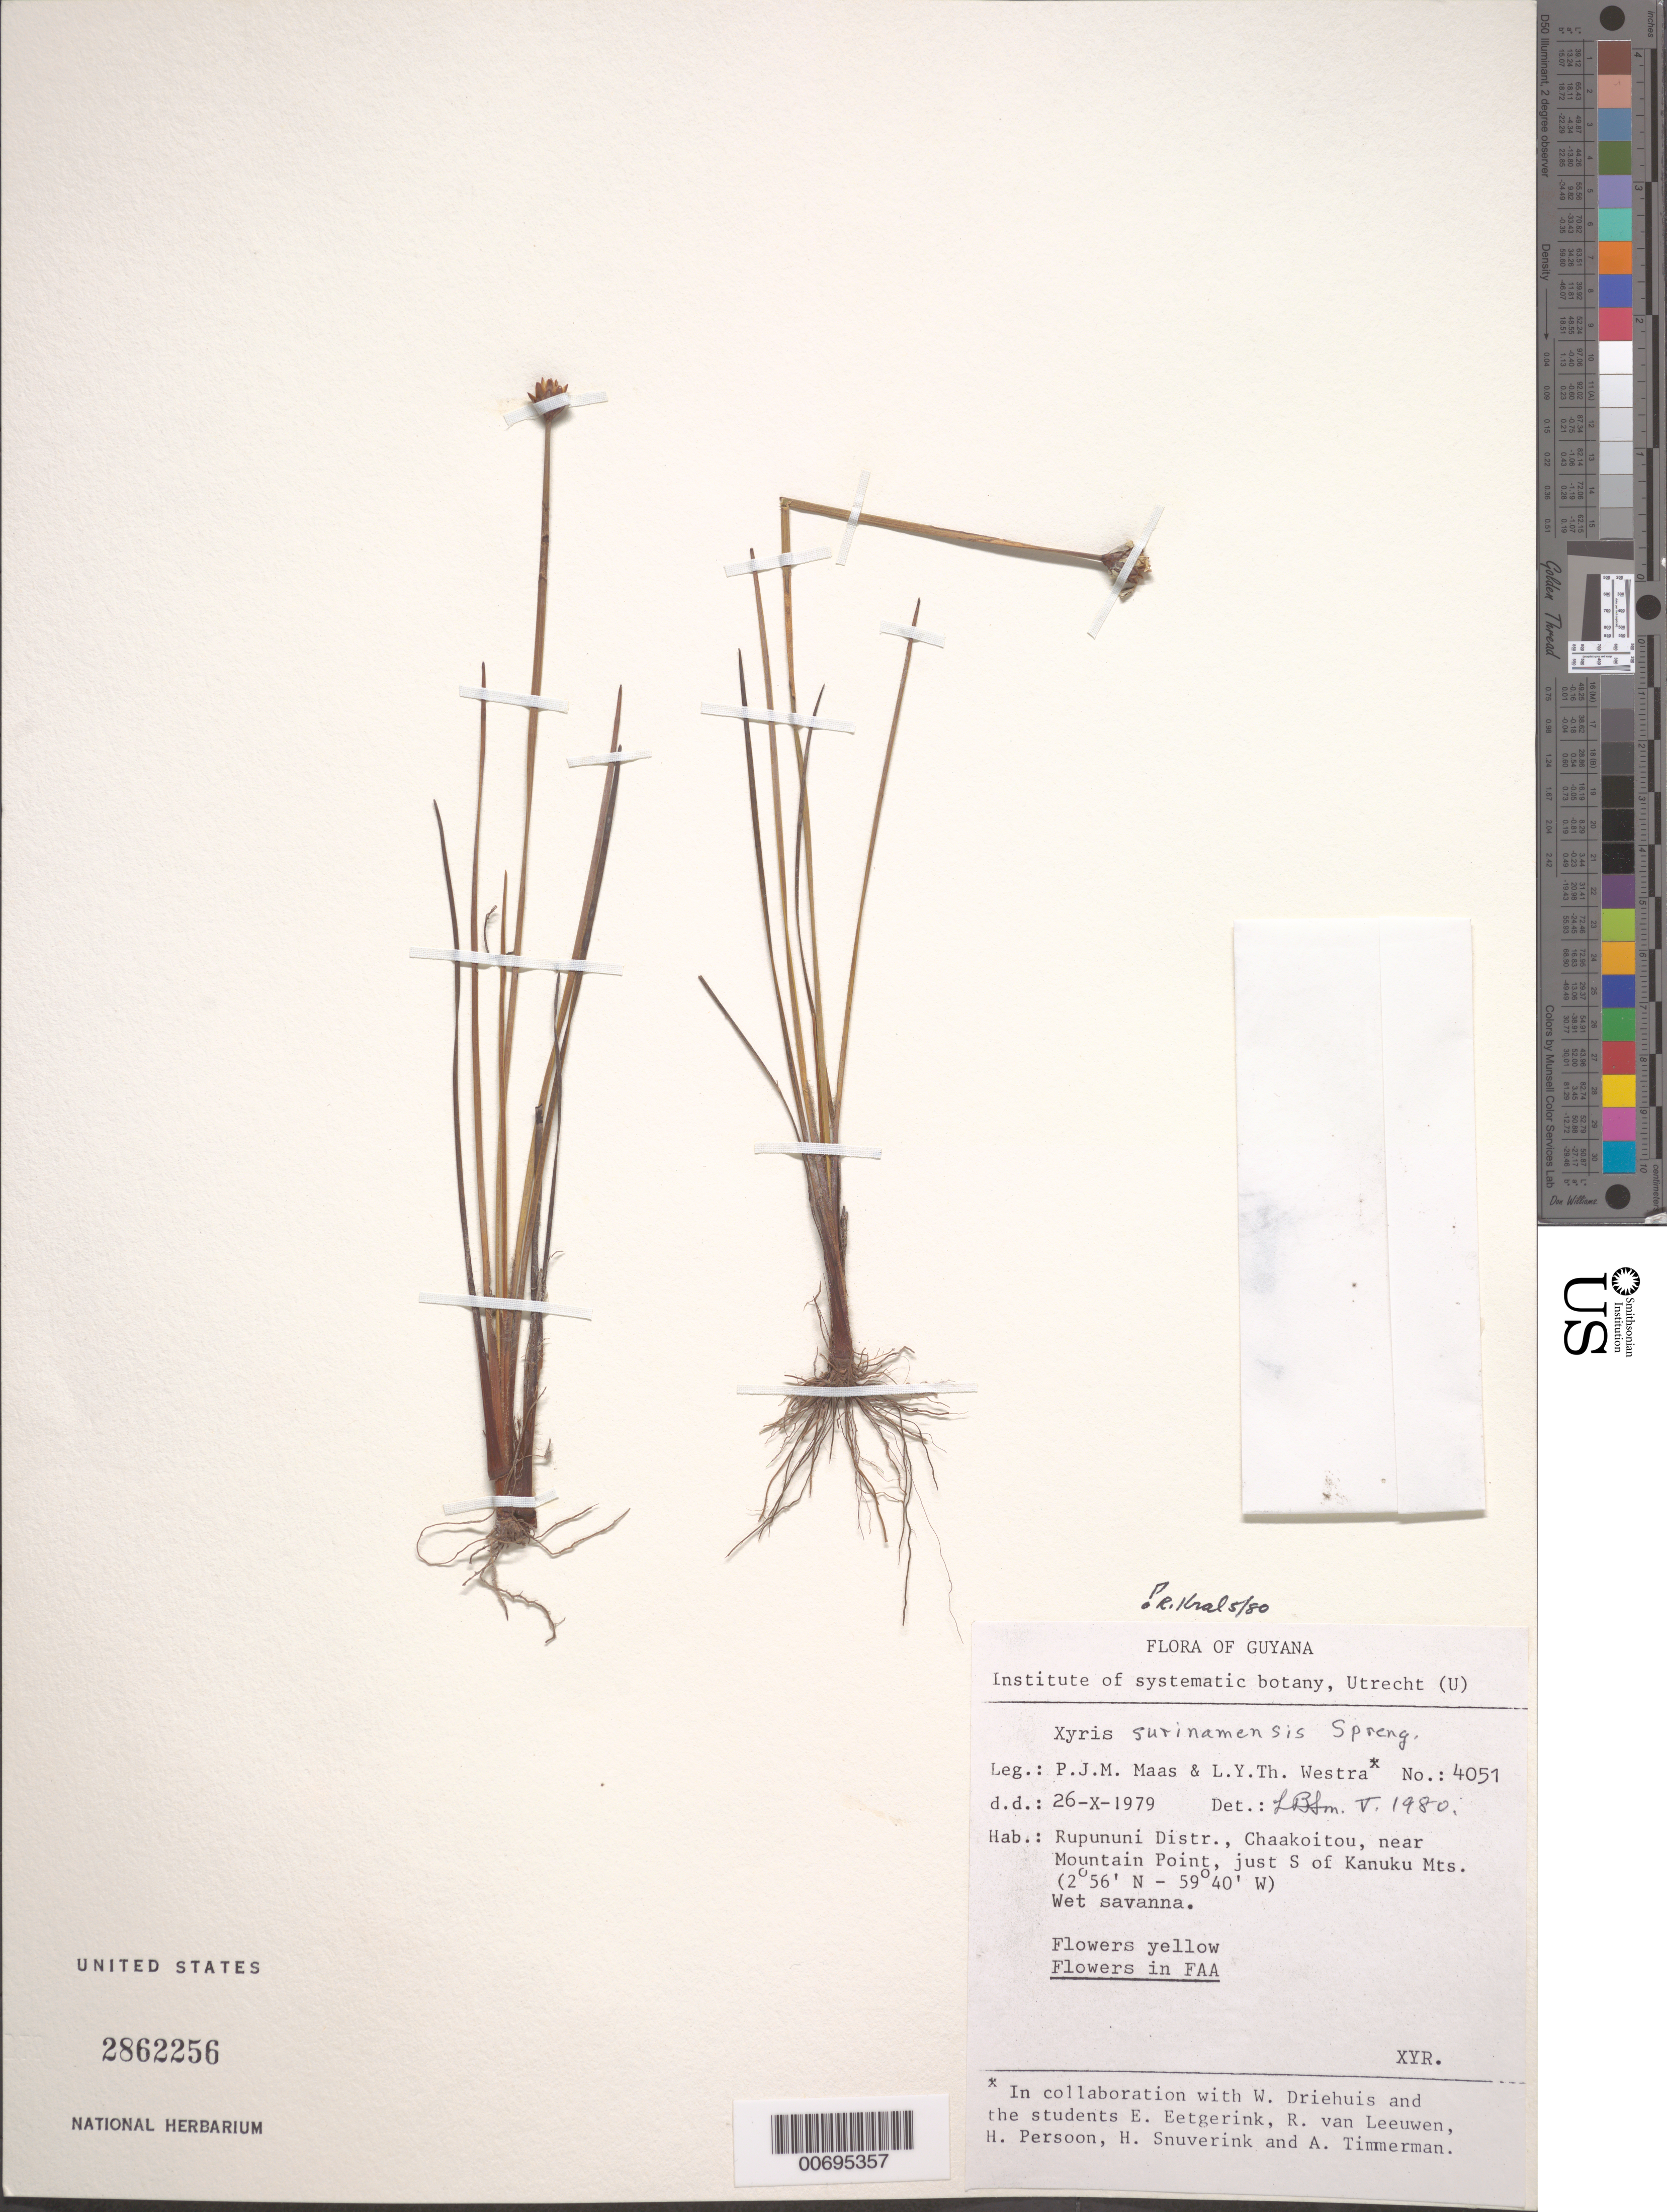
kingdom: Plantae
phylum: Tracheophyta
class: Liliopsida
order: Poales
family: Xyridaceae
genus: Xyris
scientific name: Xyris surinamensis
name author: A. Spreng.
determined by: Kral, Robert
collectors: P. Maas & L. Y. T. Westra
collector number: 4051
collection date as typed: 26-Oct-79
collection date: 1979-10-26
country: Guyana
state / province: U. Takutu-U. Essequibo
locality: Chaakoitou, near Mountain Point, just S of Kanuku Mts.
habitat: Wet savanna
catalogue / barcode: US 2862256